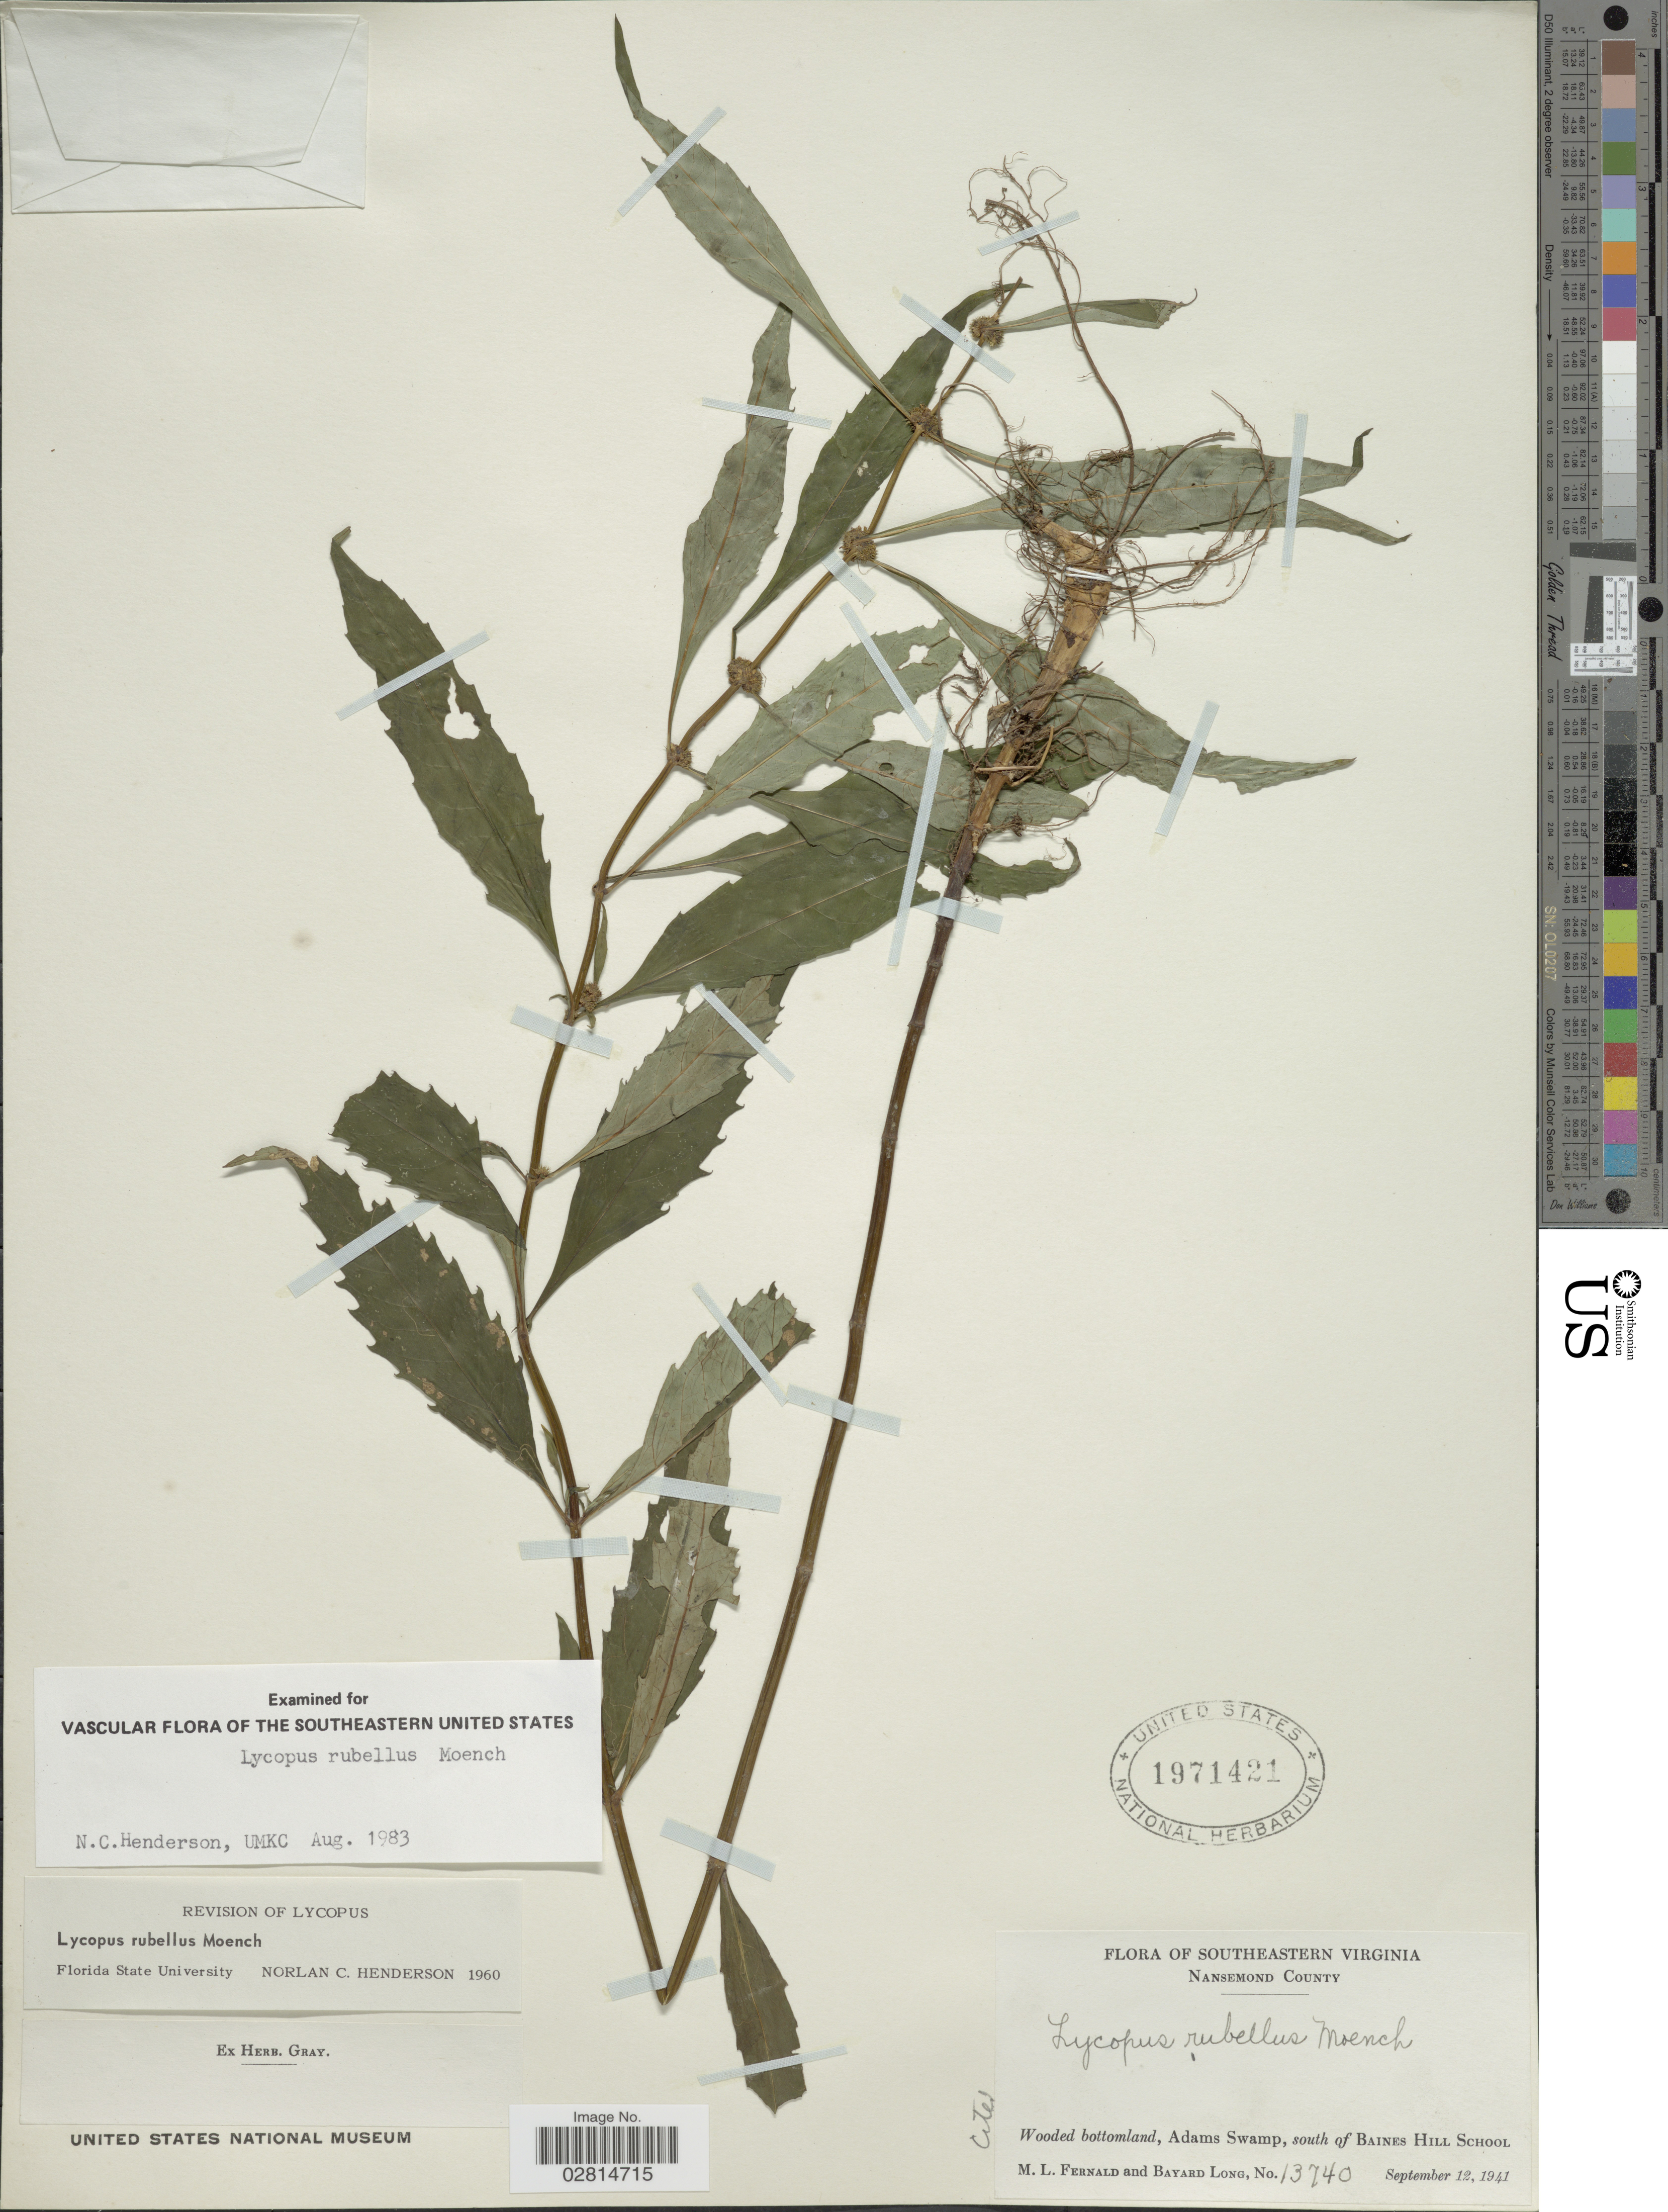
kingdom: Plantae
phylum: Tracheophyta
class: Magnoliopsida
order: Lamiales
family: Lamiaceae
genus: Lycopus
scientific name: Lycopus rubellus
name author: Moench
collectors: M. L. Fernald & B. Long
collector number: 13740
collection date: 1941-09-12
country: United States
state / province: Virginia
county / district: City of Suffolk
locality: Southeastern Virginia. Nansemond County. Wooded bottomland, Adams Swamp, south of Baines Hill School.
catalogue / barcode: US 1971421